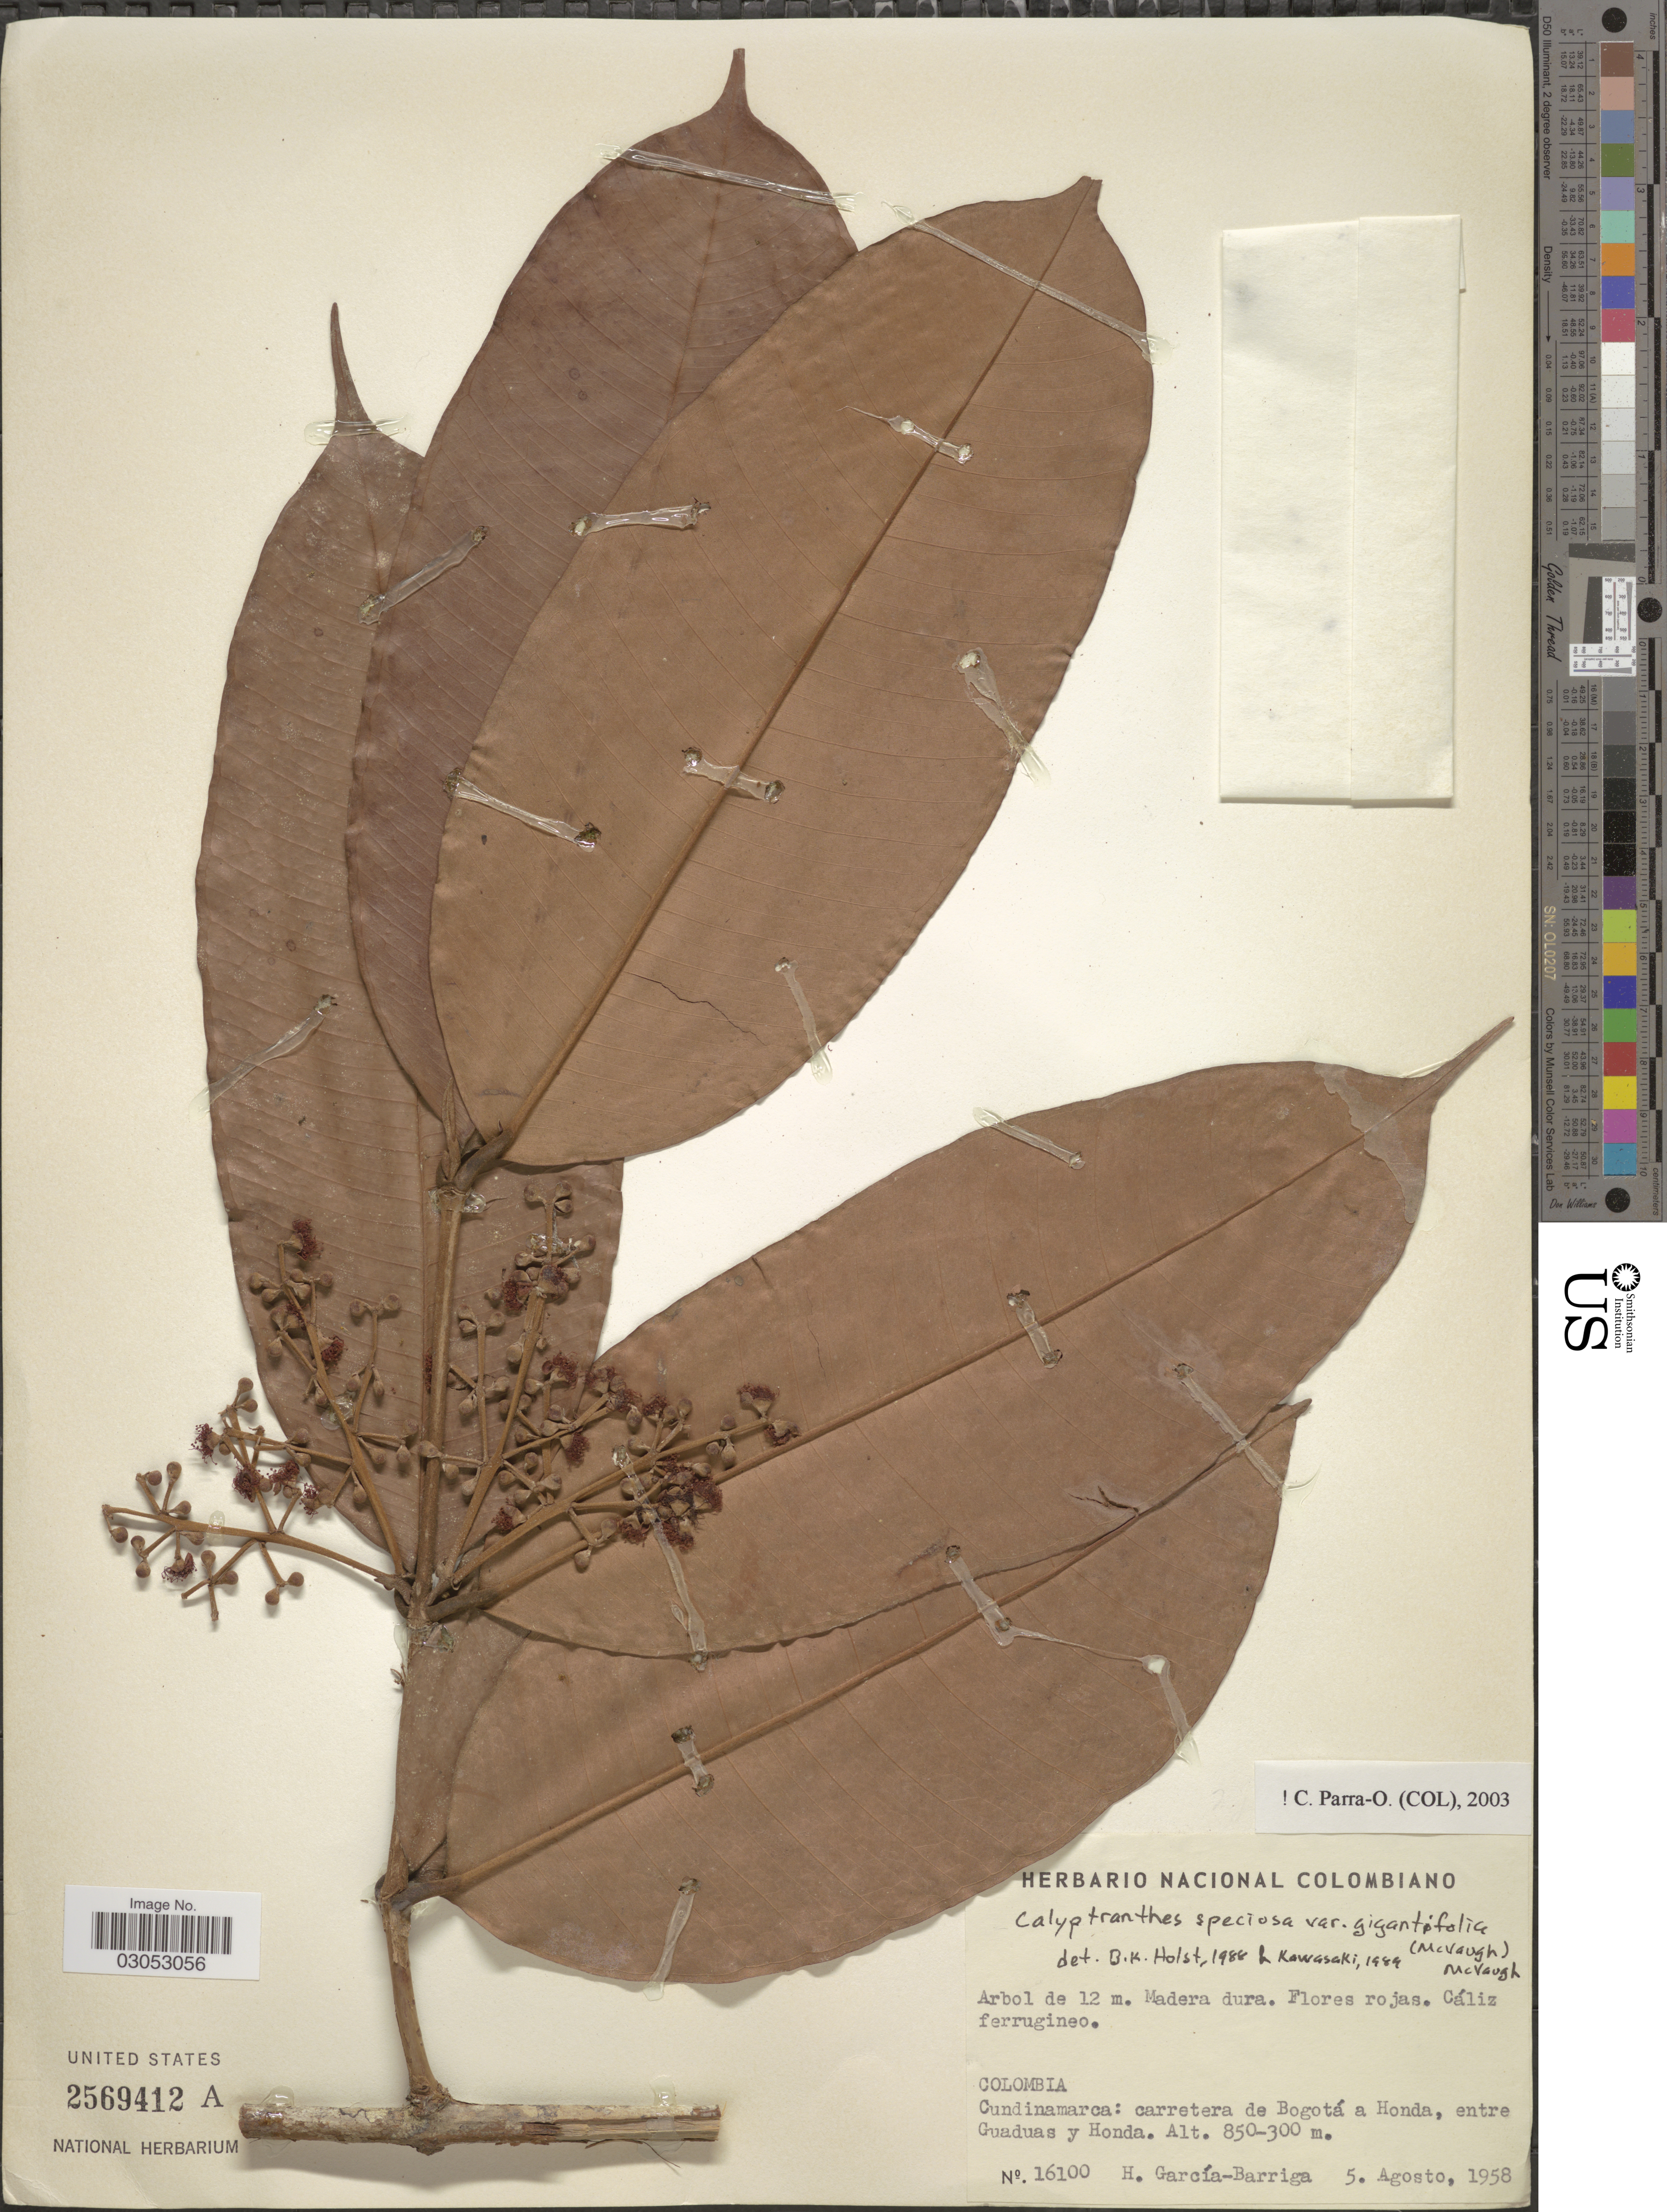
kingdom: Plantae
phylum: Tracheophyta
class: Magnoliopsida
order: Myrtales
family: Myrtaceae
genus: Myrcia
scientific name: Myrcia neospeciosa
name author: A.R. Lourenço & E. Lucas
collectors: H. García Barriga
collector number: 16100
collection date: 1958-08-05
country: Colombia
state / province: Cundinamarca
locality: Carretera da Bogotá a Honda, entre Guaduas y Honda.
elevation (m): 300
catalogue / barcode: US 2569412A